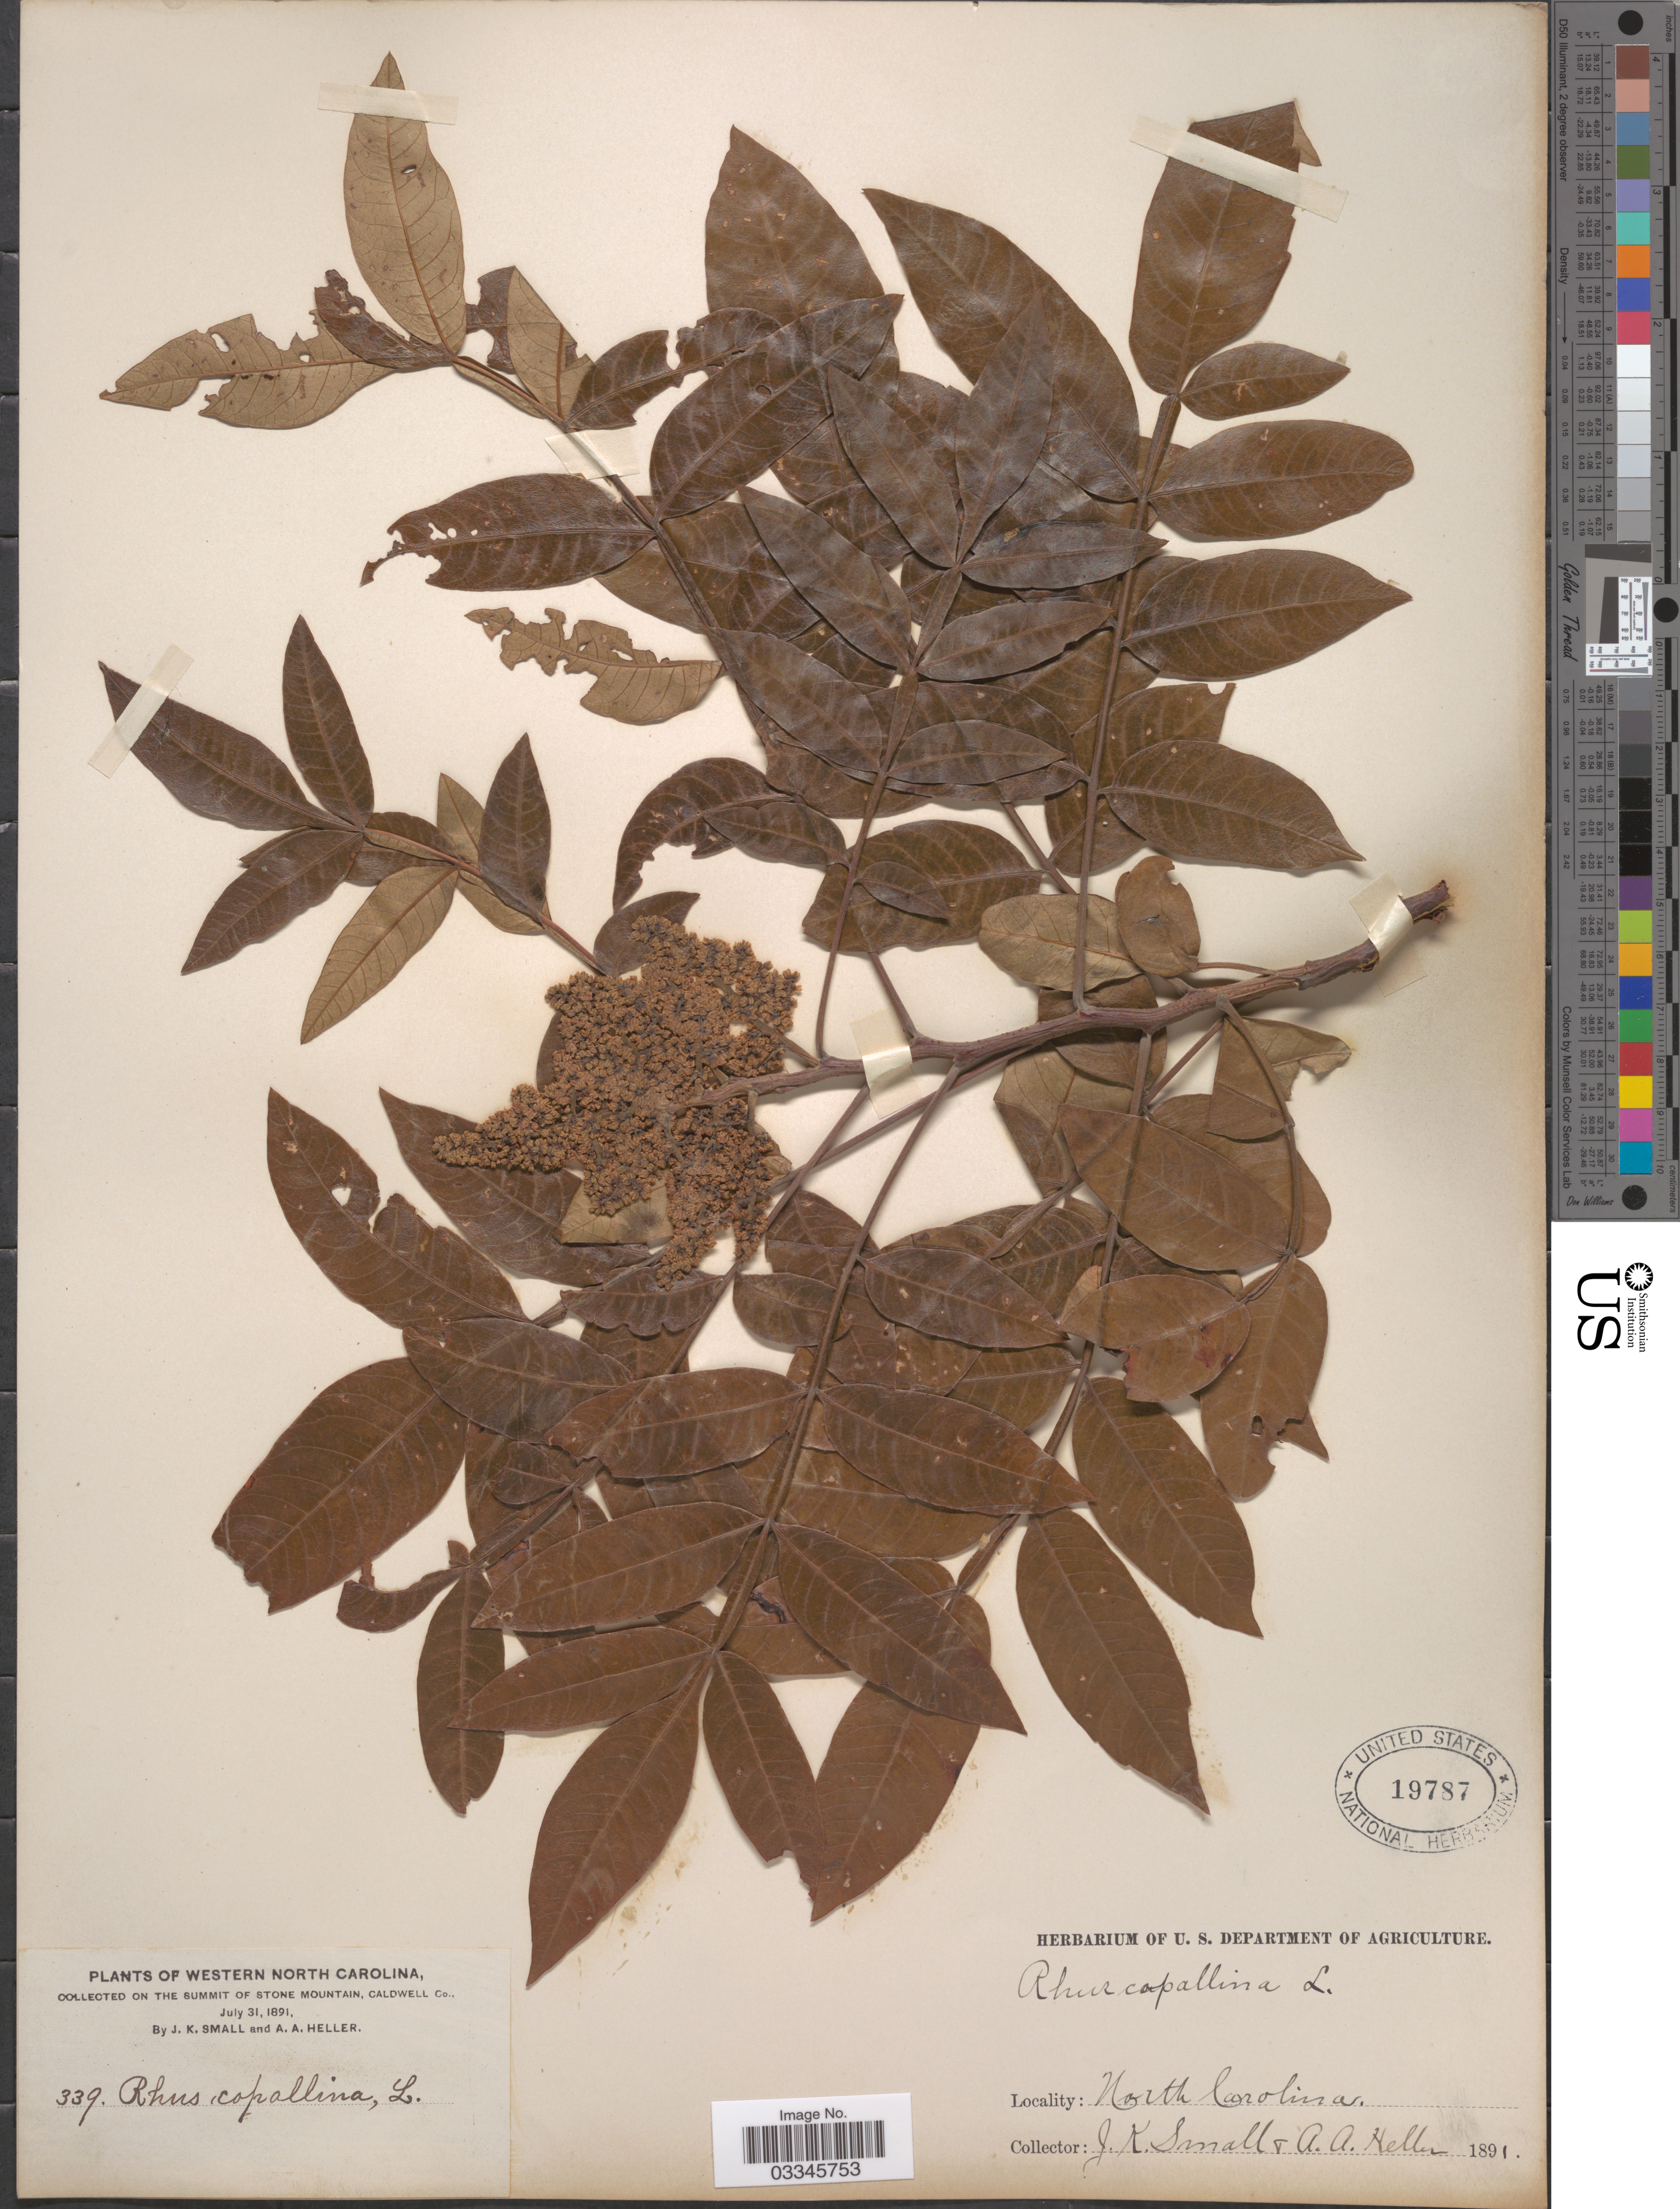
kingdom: Plantae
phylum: Tracheophyta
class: Magnoliopsida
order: Sapindales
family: Anacardiaceae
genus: Rhus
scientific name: Rhus copallinum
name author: L.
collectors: J. K. Small & A. A. Heller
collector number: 339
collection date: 1891-07-31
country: United States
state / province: North Carolina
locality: Western North Carolina. On the summit of Stone Mountain, Caldwell Co.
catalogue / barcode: US 19787